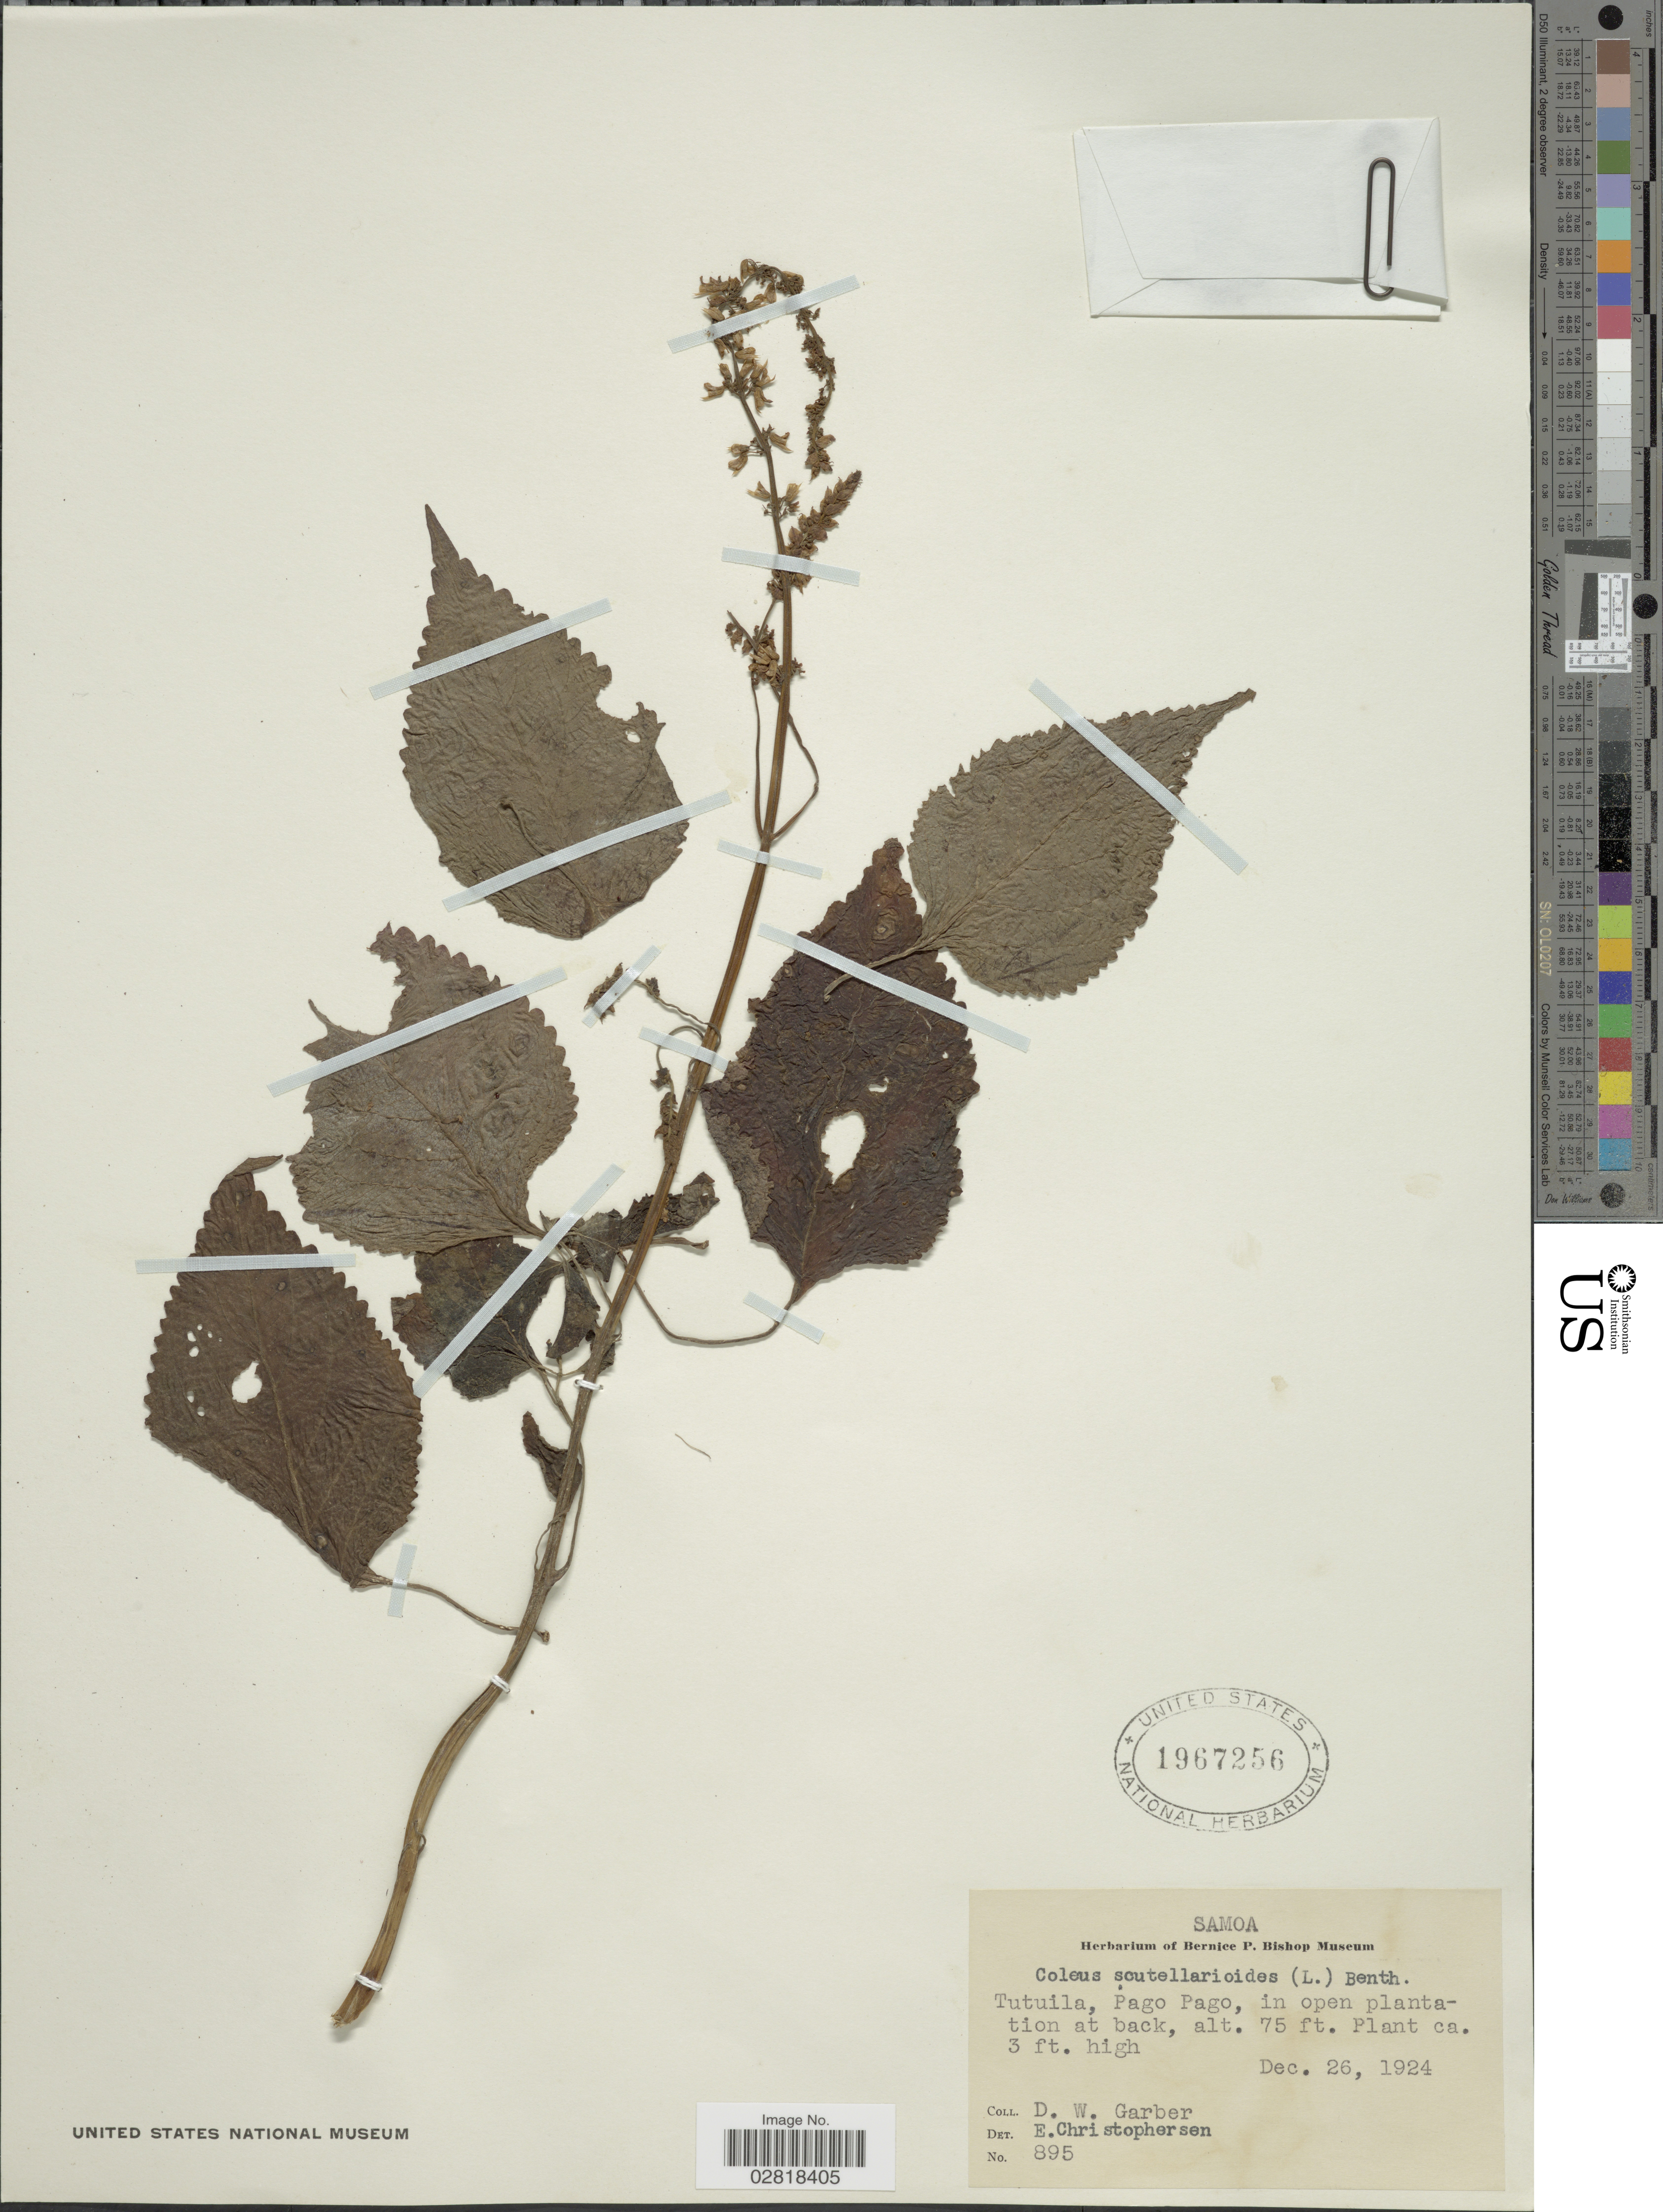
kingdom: Plantae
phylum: Tracheophyta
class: Magnoliopsida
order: Lamiales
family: Lamiaceae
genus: Coleus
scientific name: Coleus scutellarioides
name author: (L.) Benth.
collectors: D. W. Garber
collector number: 895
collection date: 1924-12-26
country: American Samoa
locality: Samoa. Tutuila, Pago Pago.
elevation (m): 23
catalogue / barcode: US 1967256